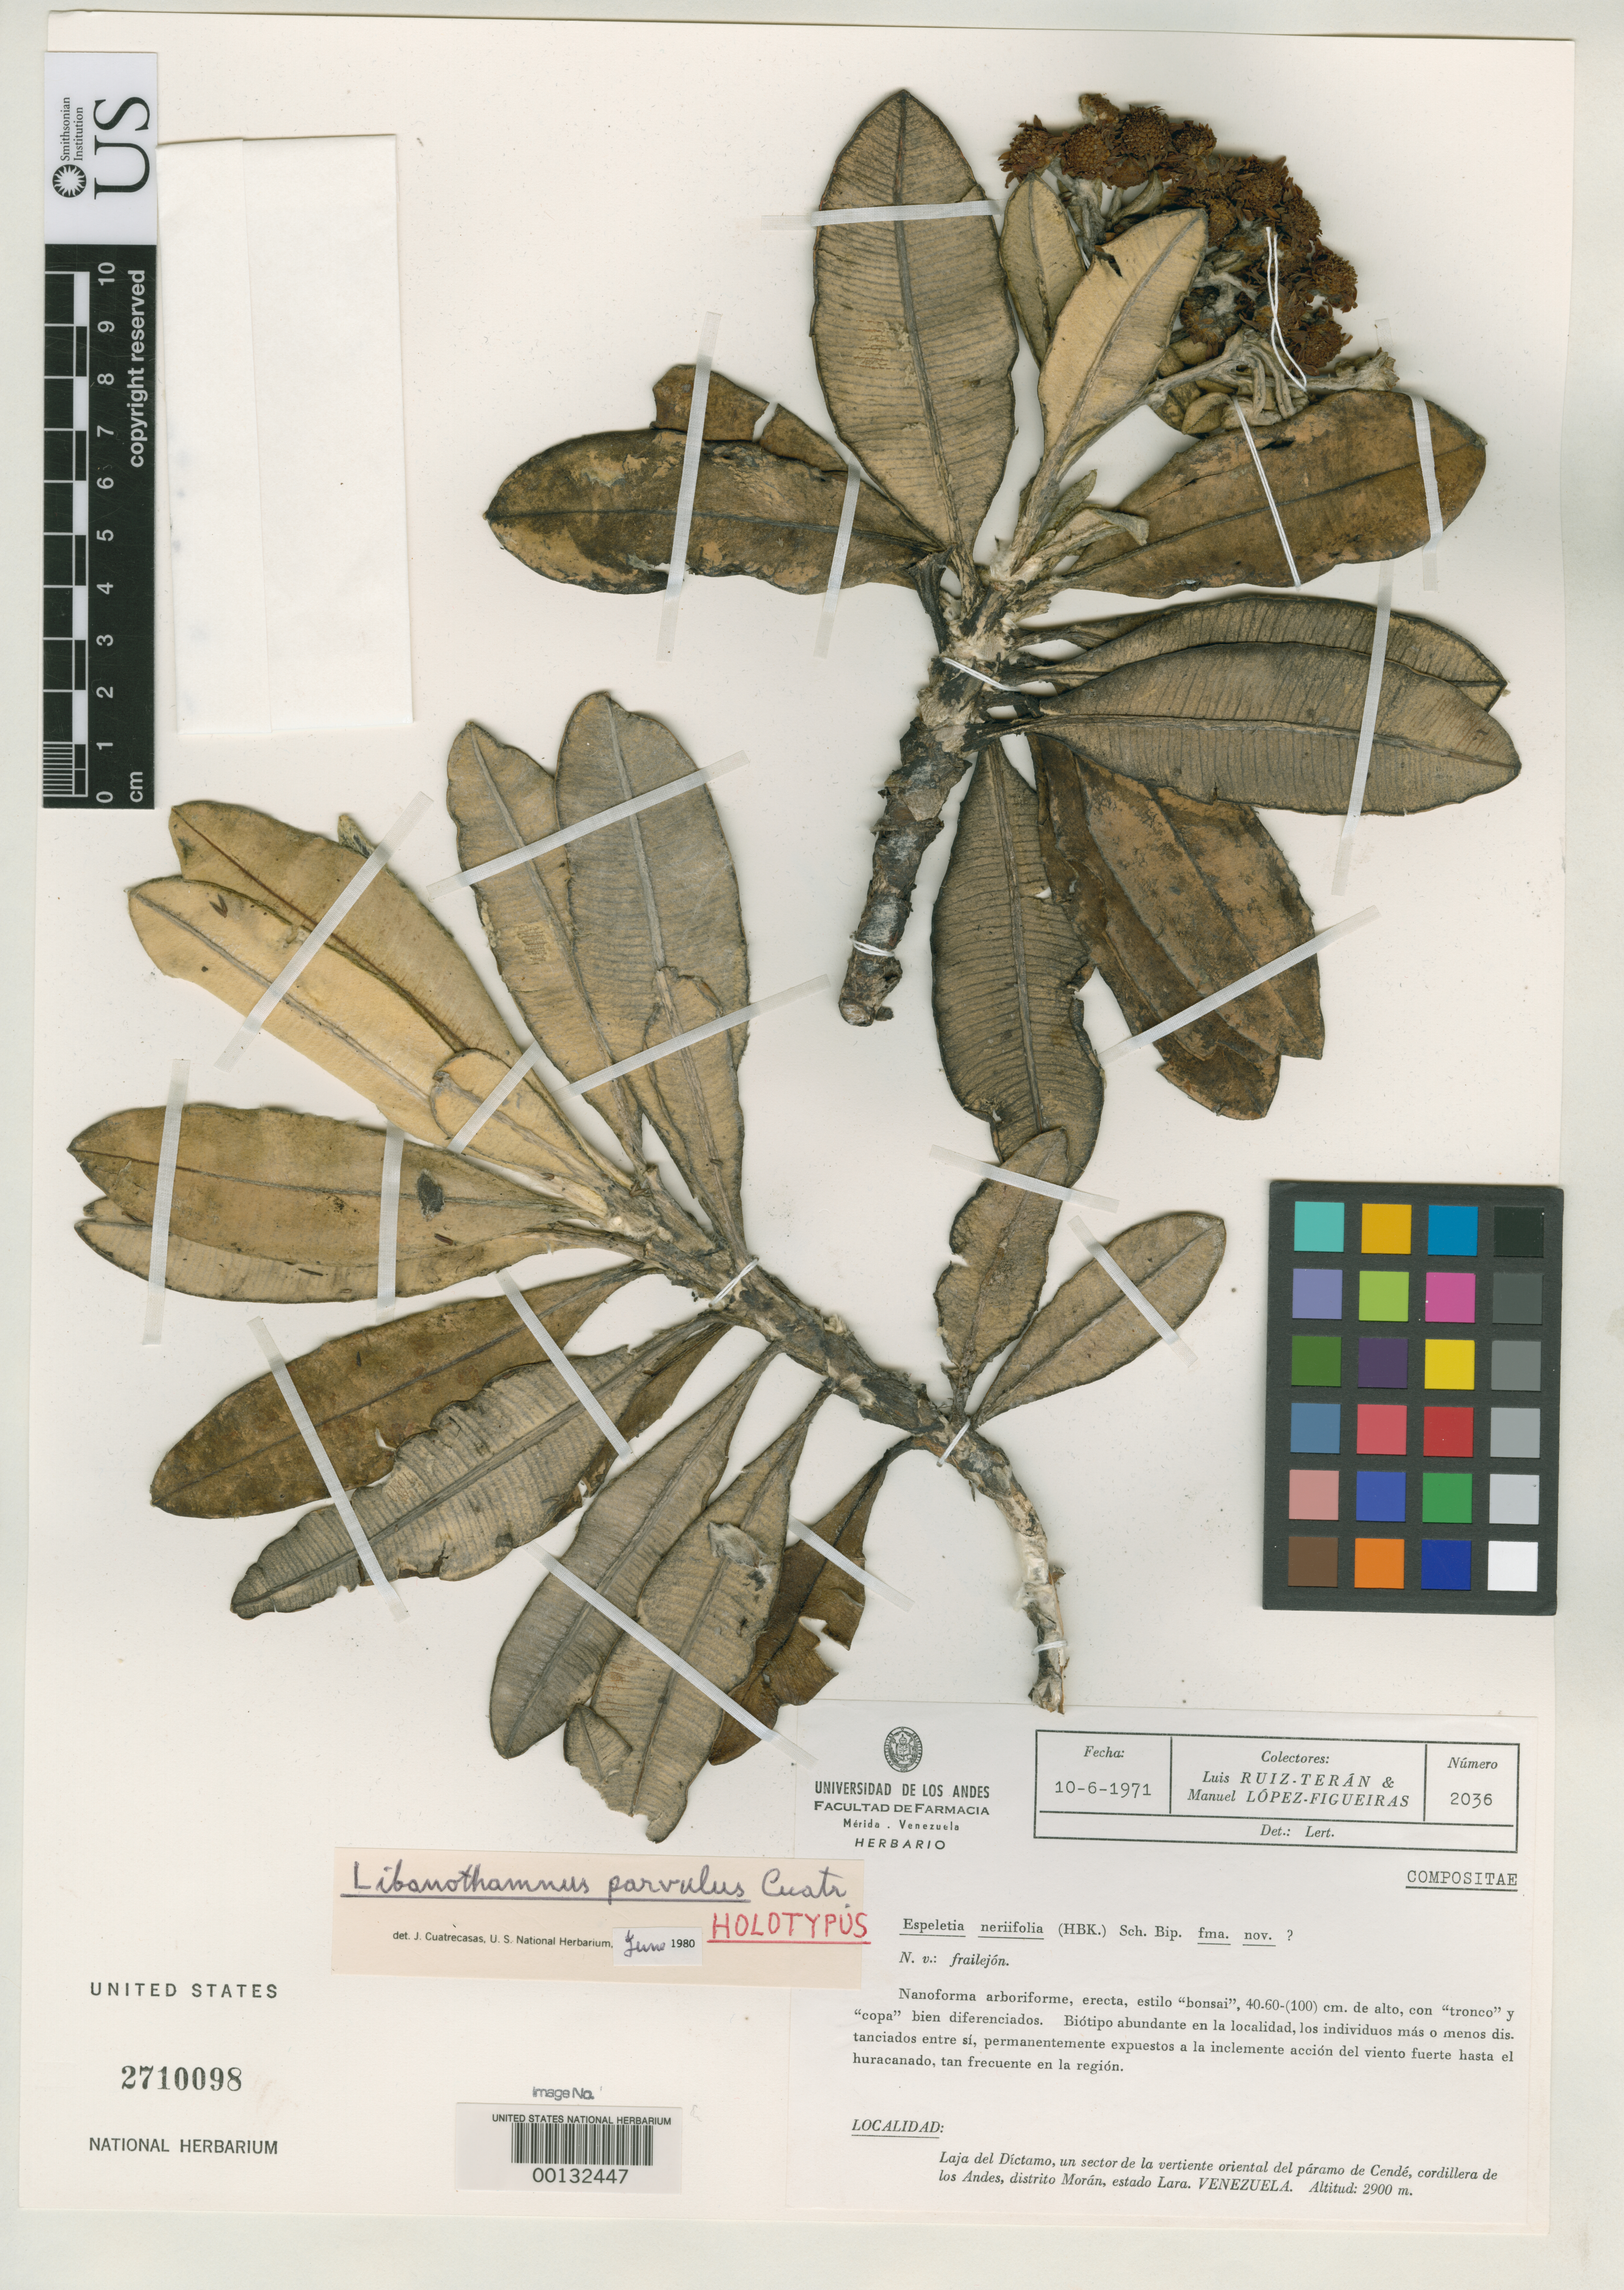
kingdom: Plantae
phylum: Tracheophyta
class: Magnoliopsida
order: Asterales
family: Asteraceae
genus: Libanothamnus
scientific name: Libanothamnus parvulus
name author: Cuatrec.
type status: Holotype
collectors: L. E. Ruíz-Terán & M. López Figueiras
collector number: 2036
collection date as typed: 10 Jun 1971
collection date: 1971-06-10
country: Venezuela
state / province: Lara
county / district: Morán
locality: Morán: Laja del Dictamo, Vertiente Oriental del Páramo de Cende, Cordillera de Los Andes.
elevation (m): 2900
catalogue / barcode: US 2710098